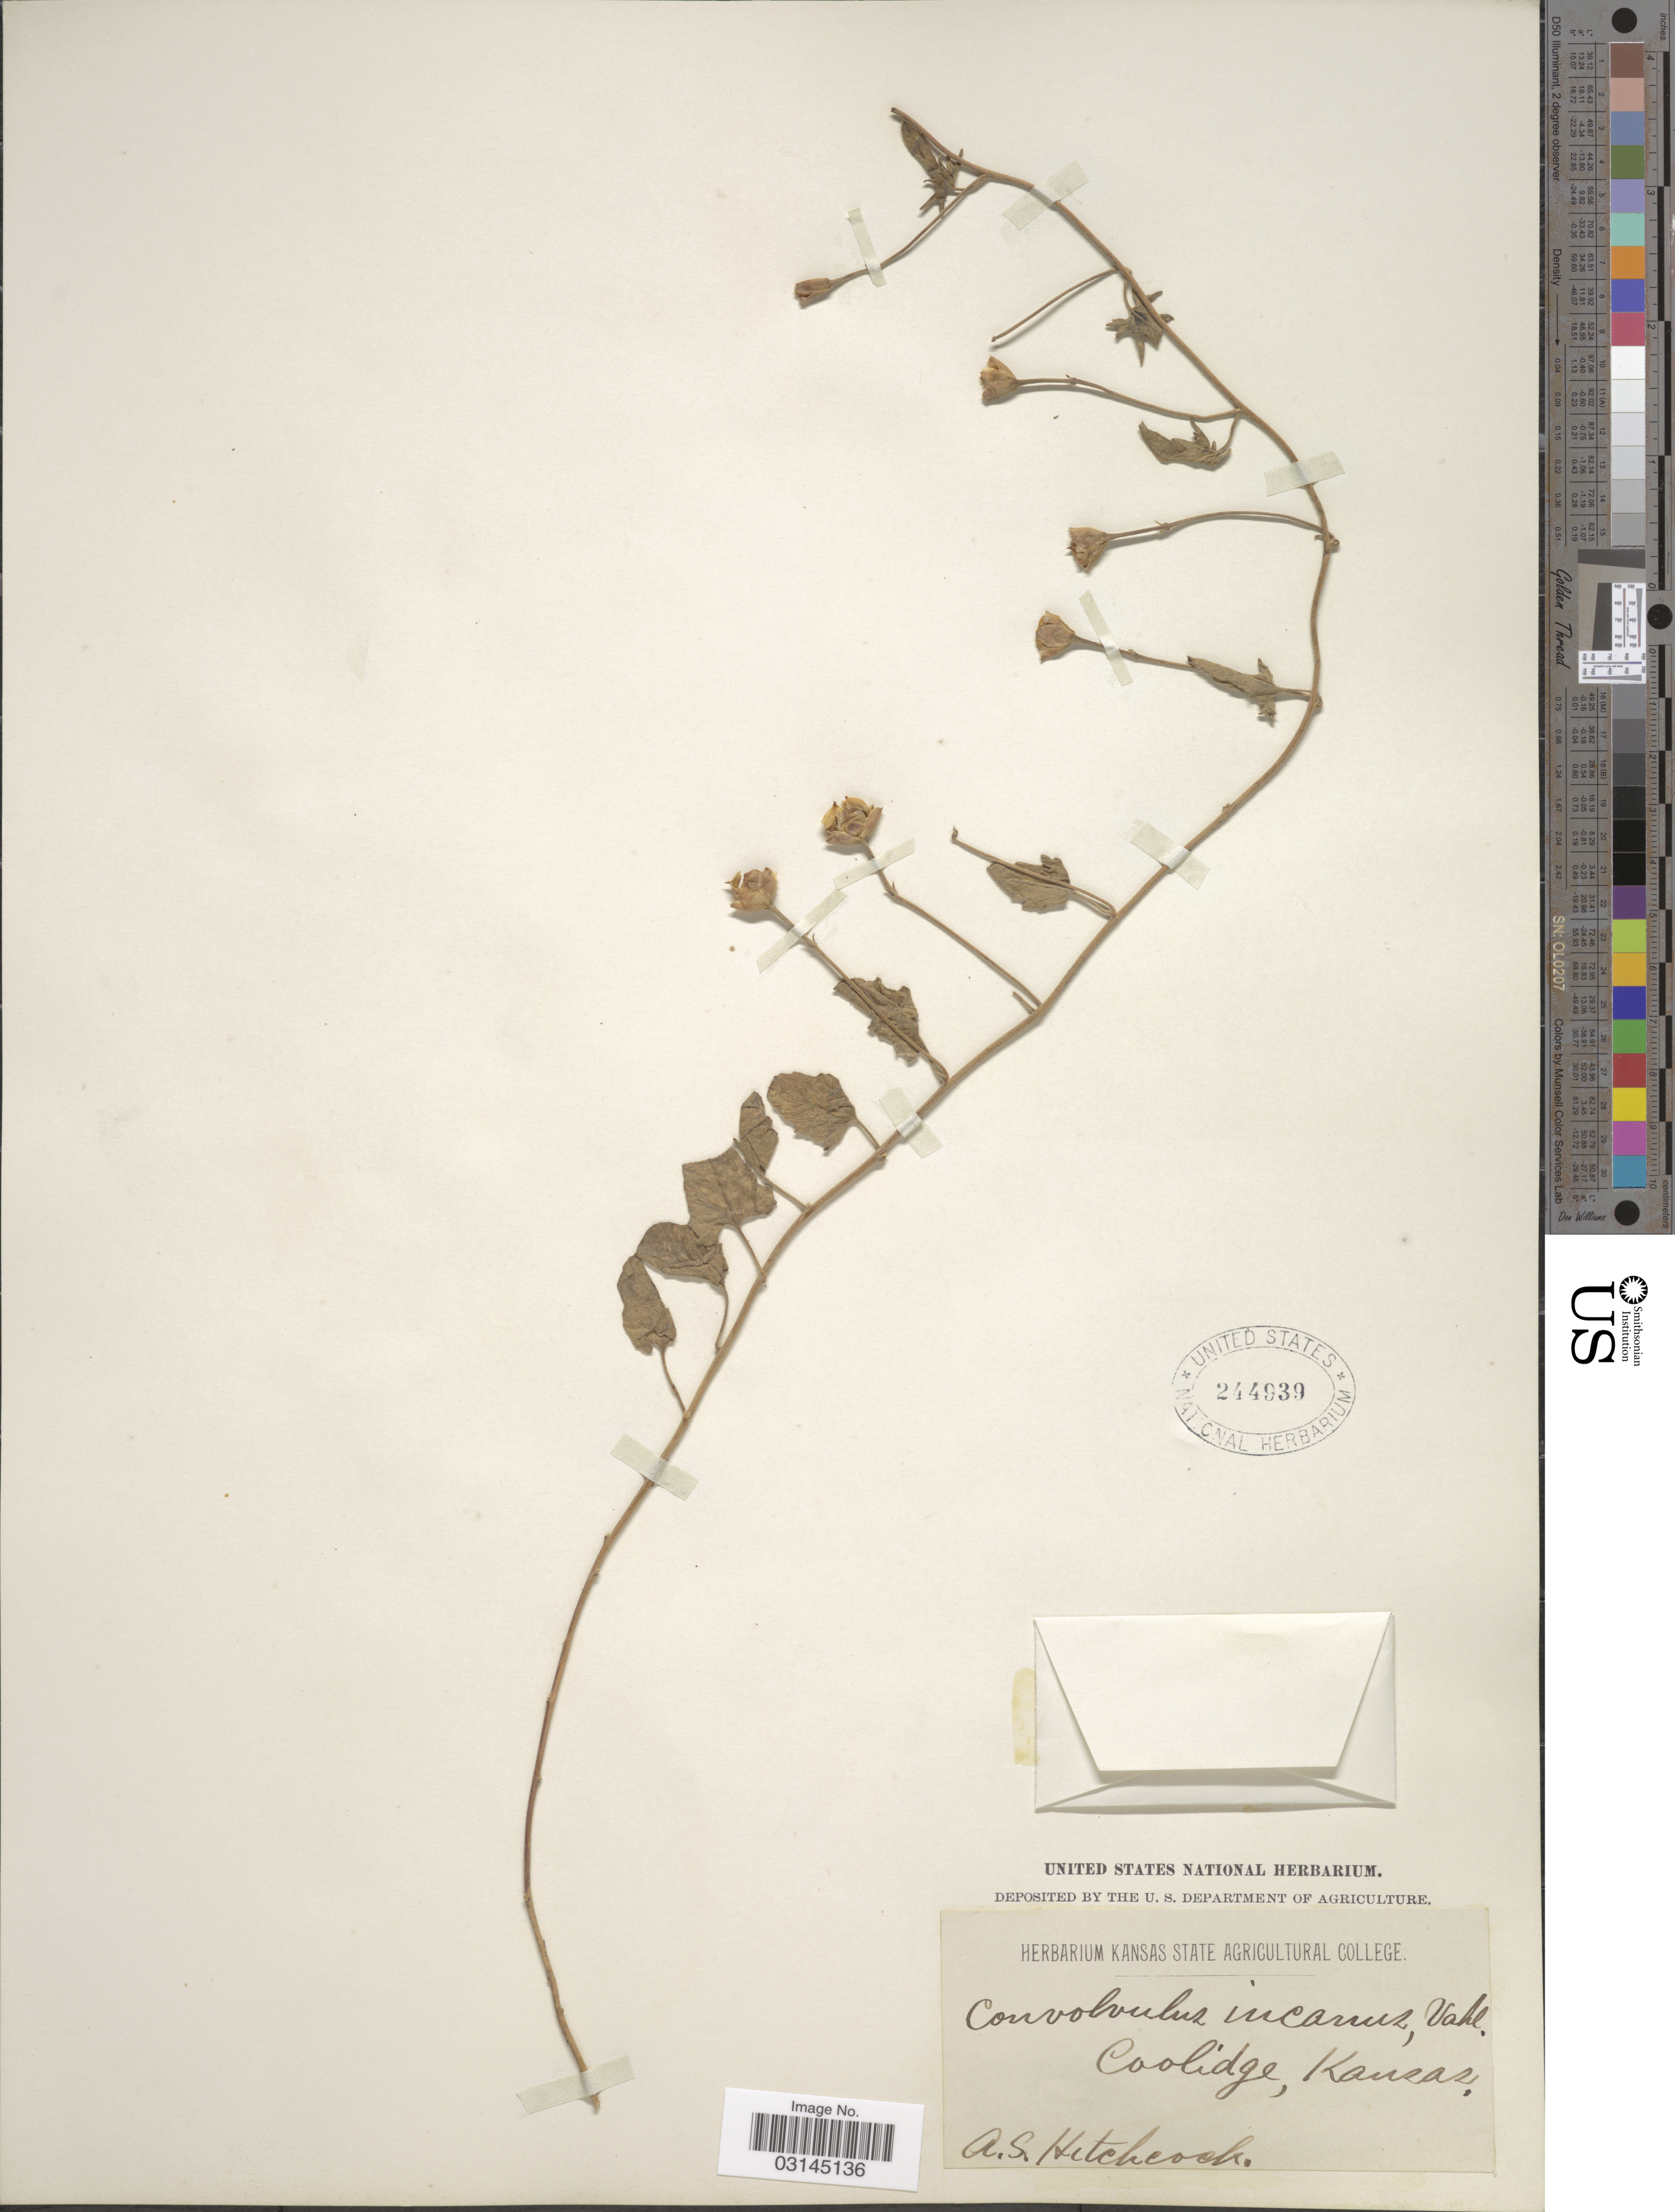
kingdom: Plantae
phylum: Tracheophyta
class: Magnoliopsida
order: Solanales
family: Convolvulaceae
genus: Convolvulus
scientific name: Convolvulus incanus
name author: Vahl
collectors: A. S. Hitchcock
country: United States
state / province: Kansas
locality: Coolidge.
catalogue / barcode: US 244939